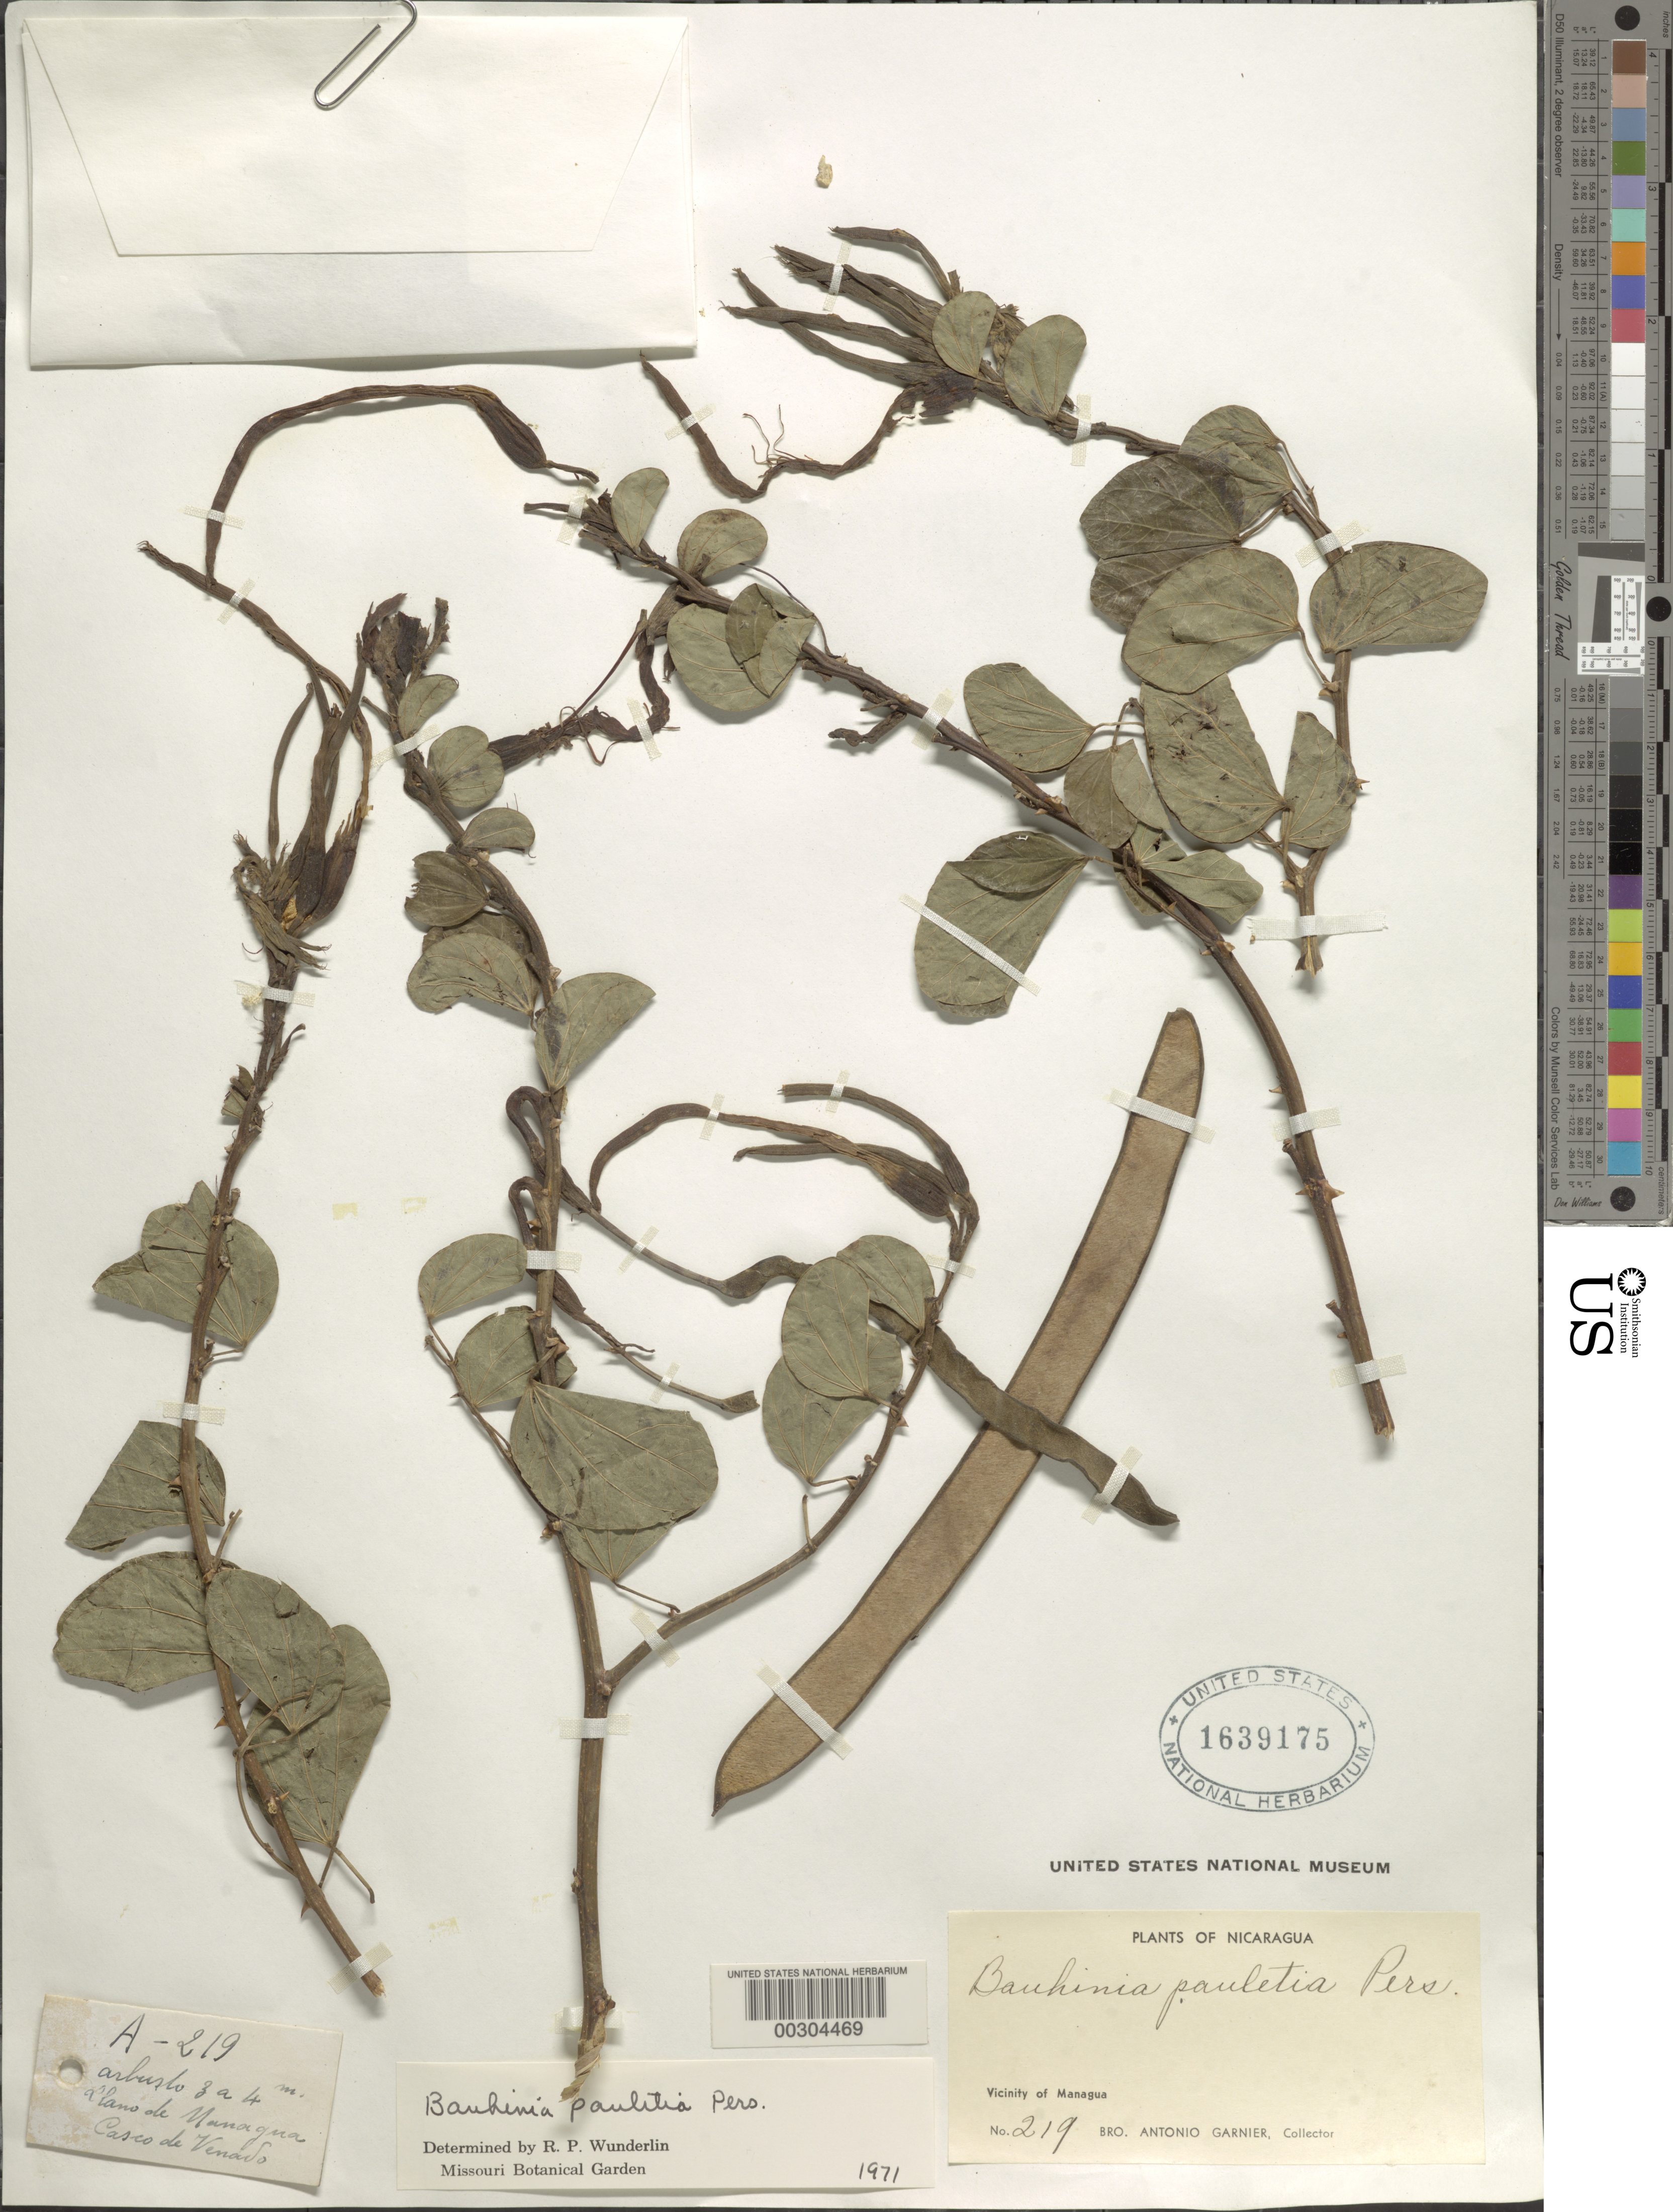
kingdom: Plantae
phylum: Tracheophyta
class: Magnoliopsida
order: Fabales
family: Fabaceae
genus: Bauhinia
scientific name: Bauhinia pauletia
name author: Pers.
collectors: Bro. A. Garnier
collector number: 219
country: Nicaragua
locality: Vicinity of managua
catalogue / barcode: US 1639175